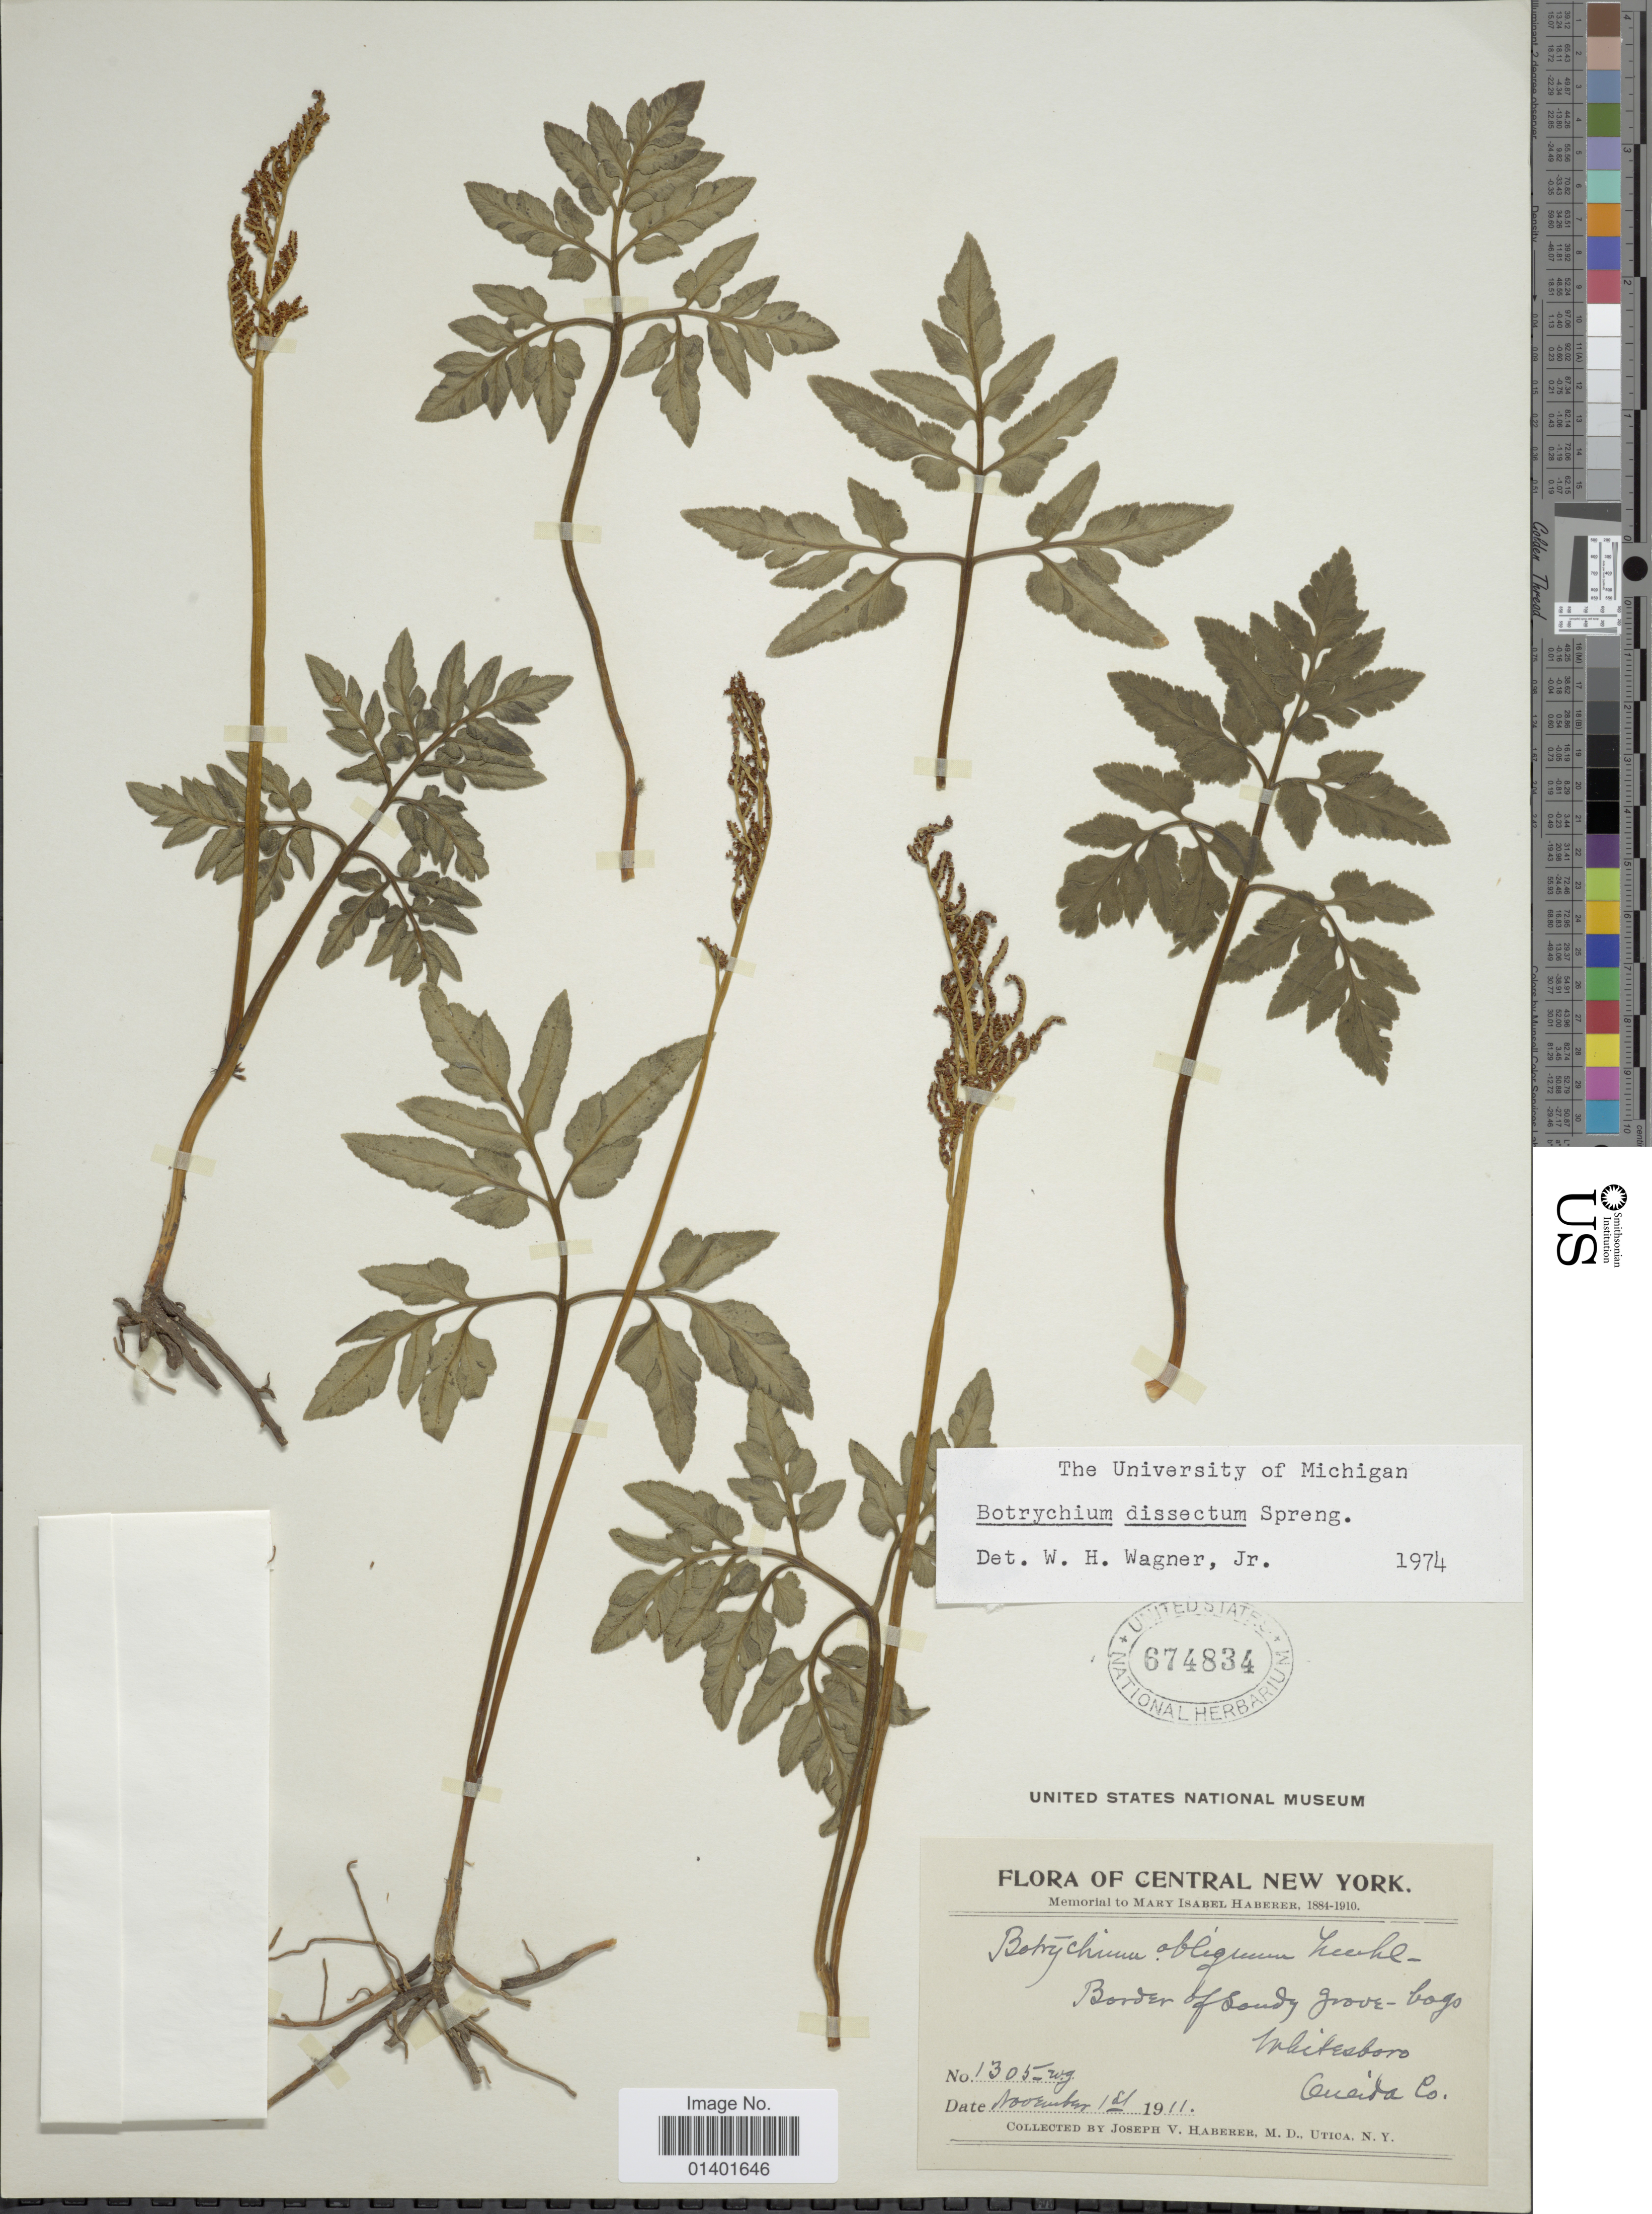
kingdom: Plantae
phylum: Tracheophyta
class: Polypodiopsida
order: Ophioglossales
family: Ophioglossaceae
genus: Botrychium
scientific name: Botrychium dissectum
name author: Spreng.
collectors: J. V. Haberer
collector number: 1305_wg *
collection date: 1911-11-01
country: United States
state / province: New York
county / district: Oneida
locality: Central New York, border of sandy grove-bogo, Whitesboro, Oneida Co.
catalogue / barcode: US 674834